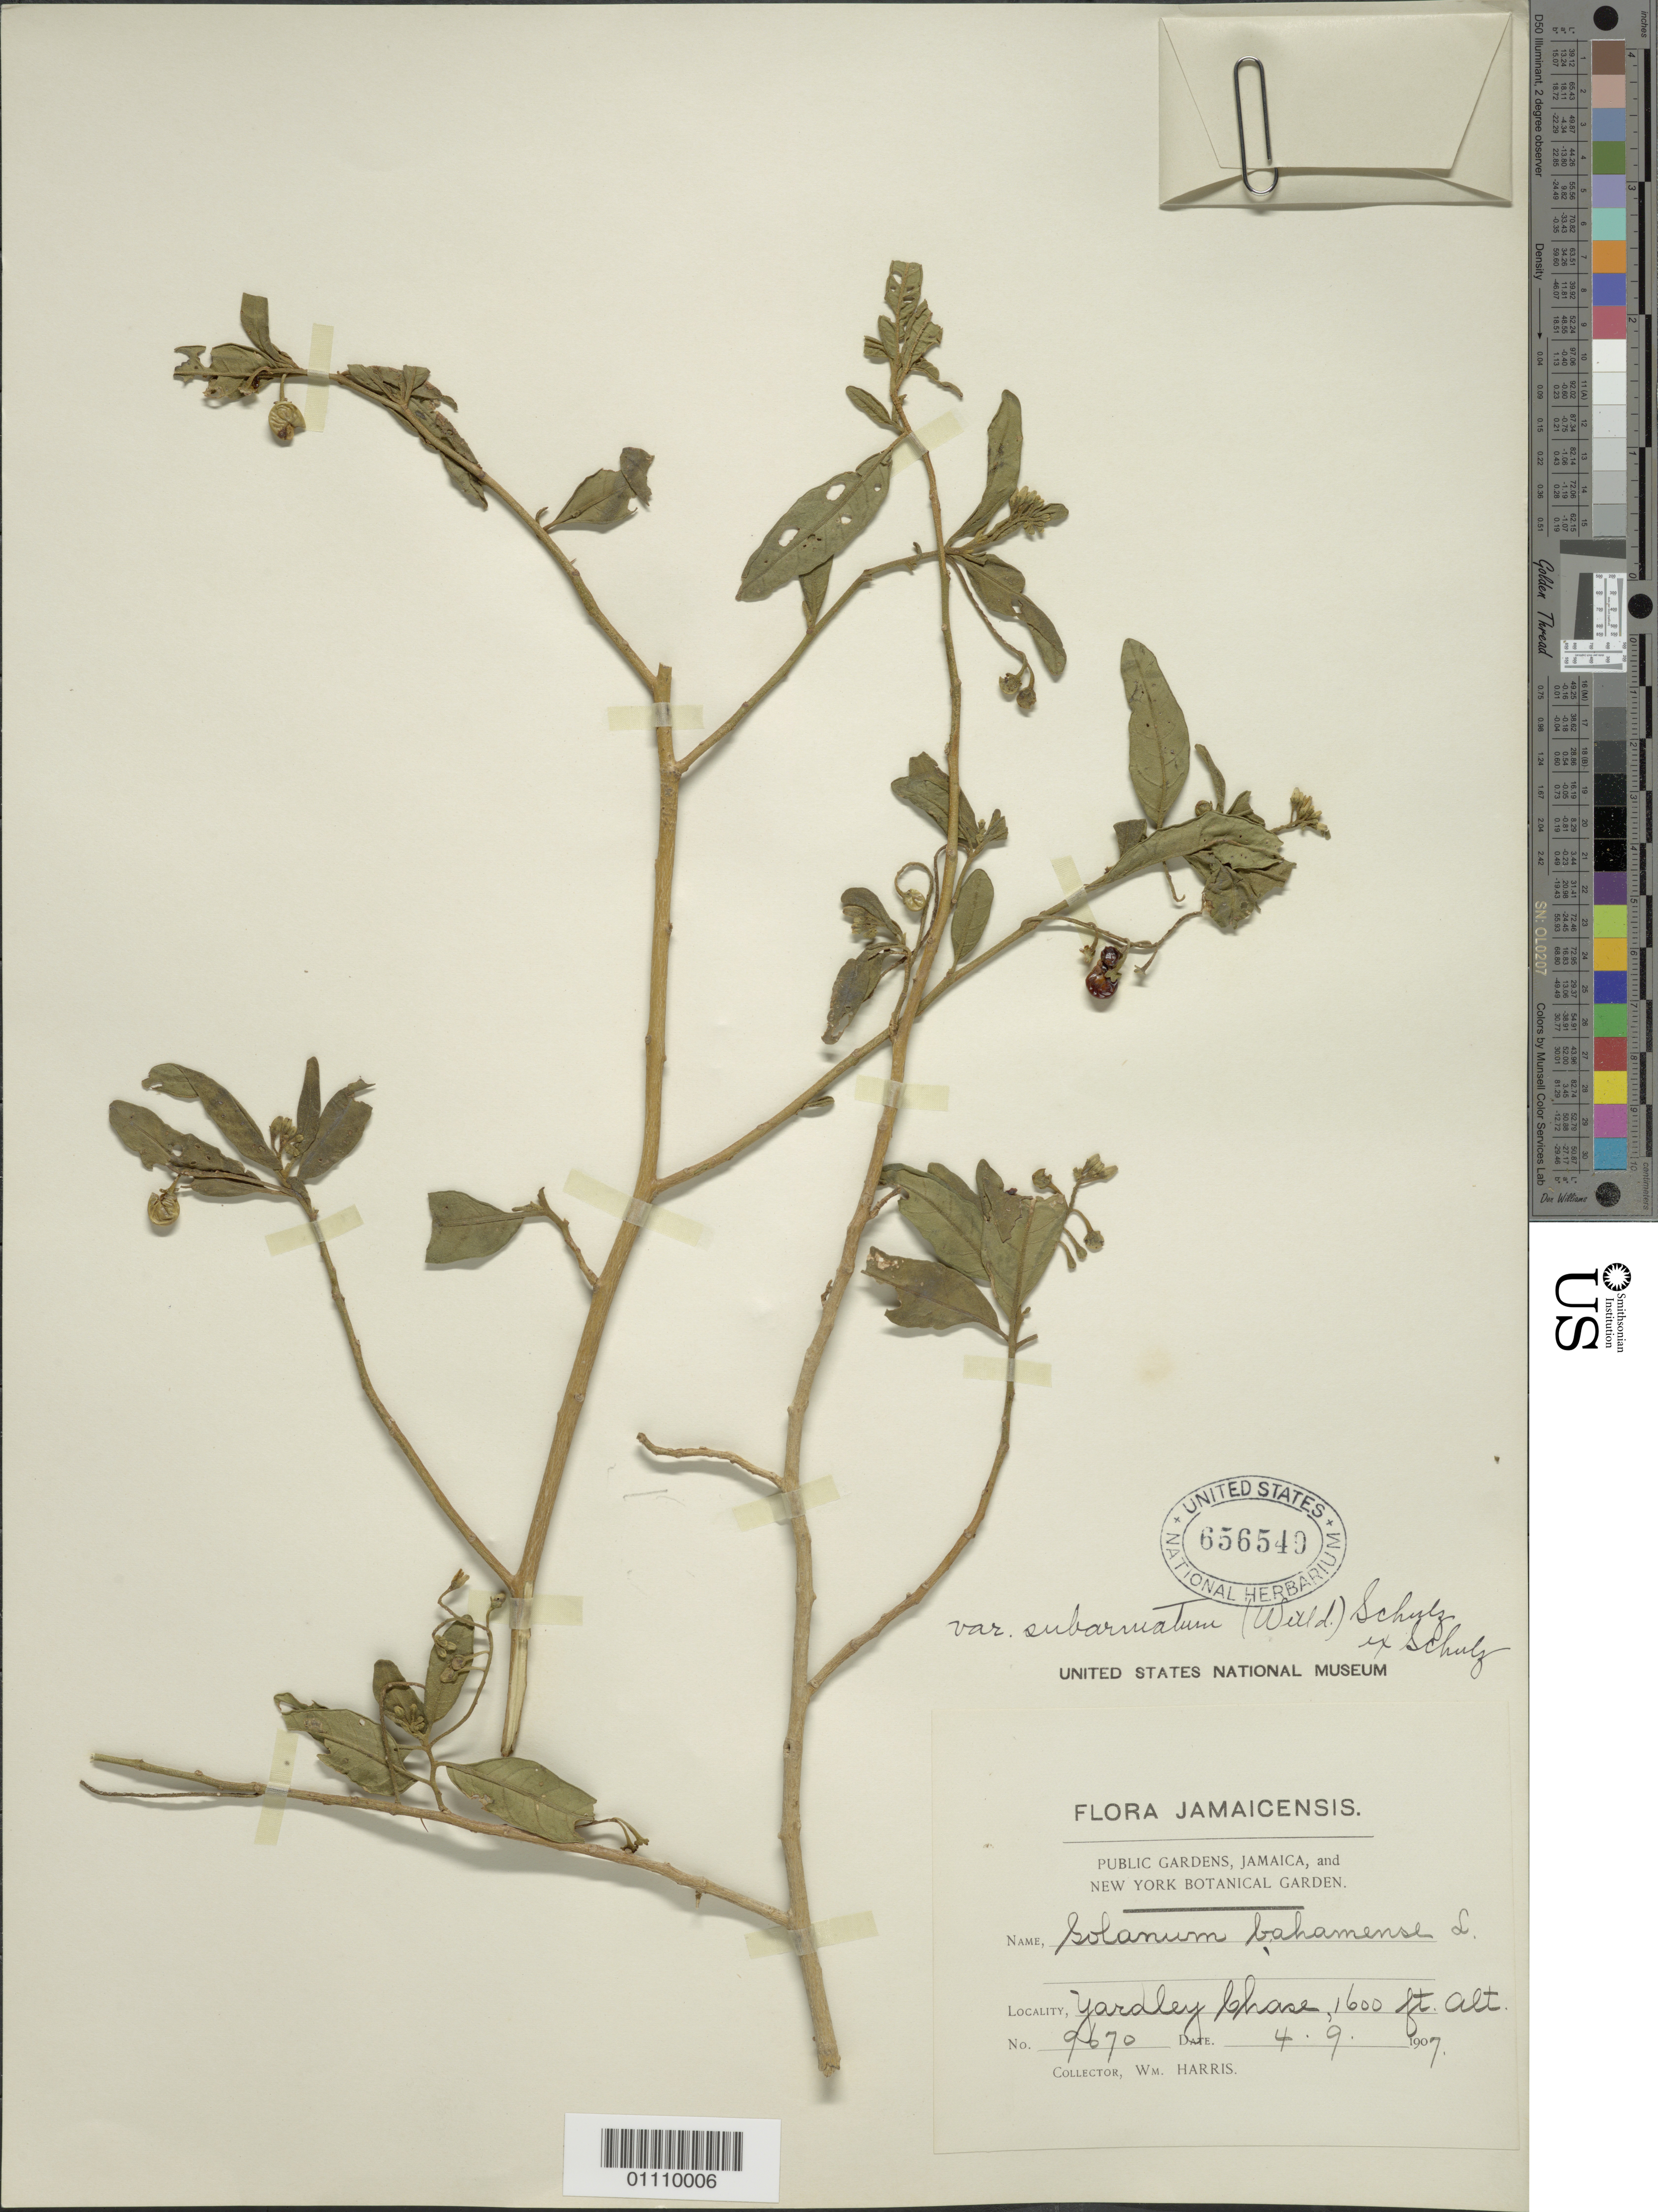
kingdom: Plantae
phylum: Tracheophyta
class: Magnoliopsida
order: Solanales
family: Solanaceae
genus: Solanum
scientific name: Solanum bahamense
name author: L.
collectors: W. Harris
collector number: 9670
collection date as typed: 04 Sep 1907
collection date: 1907-09-04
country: Jamaica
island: Jamaica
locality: Yardley Chase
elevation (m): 488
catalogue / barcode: US 656549